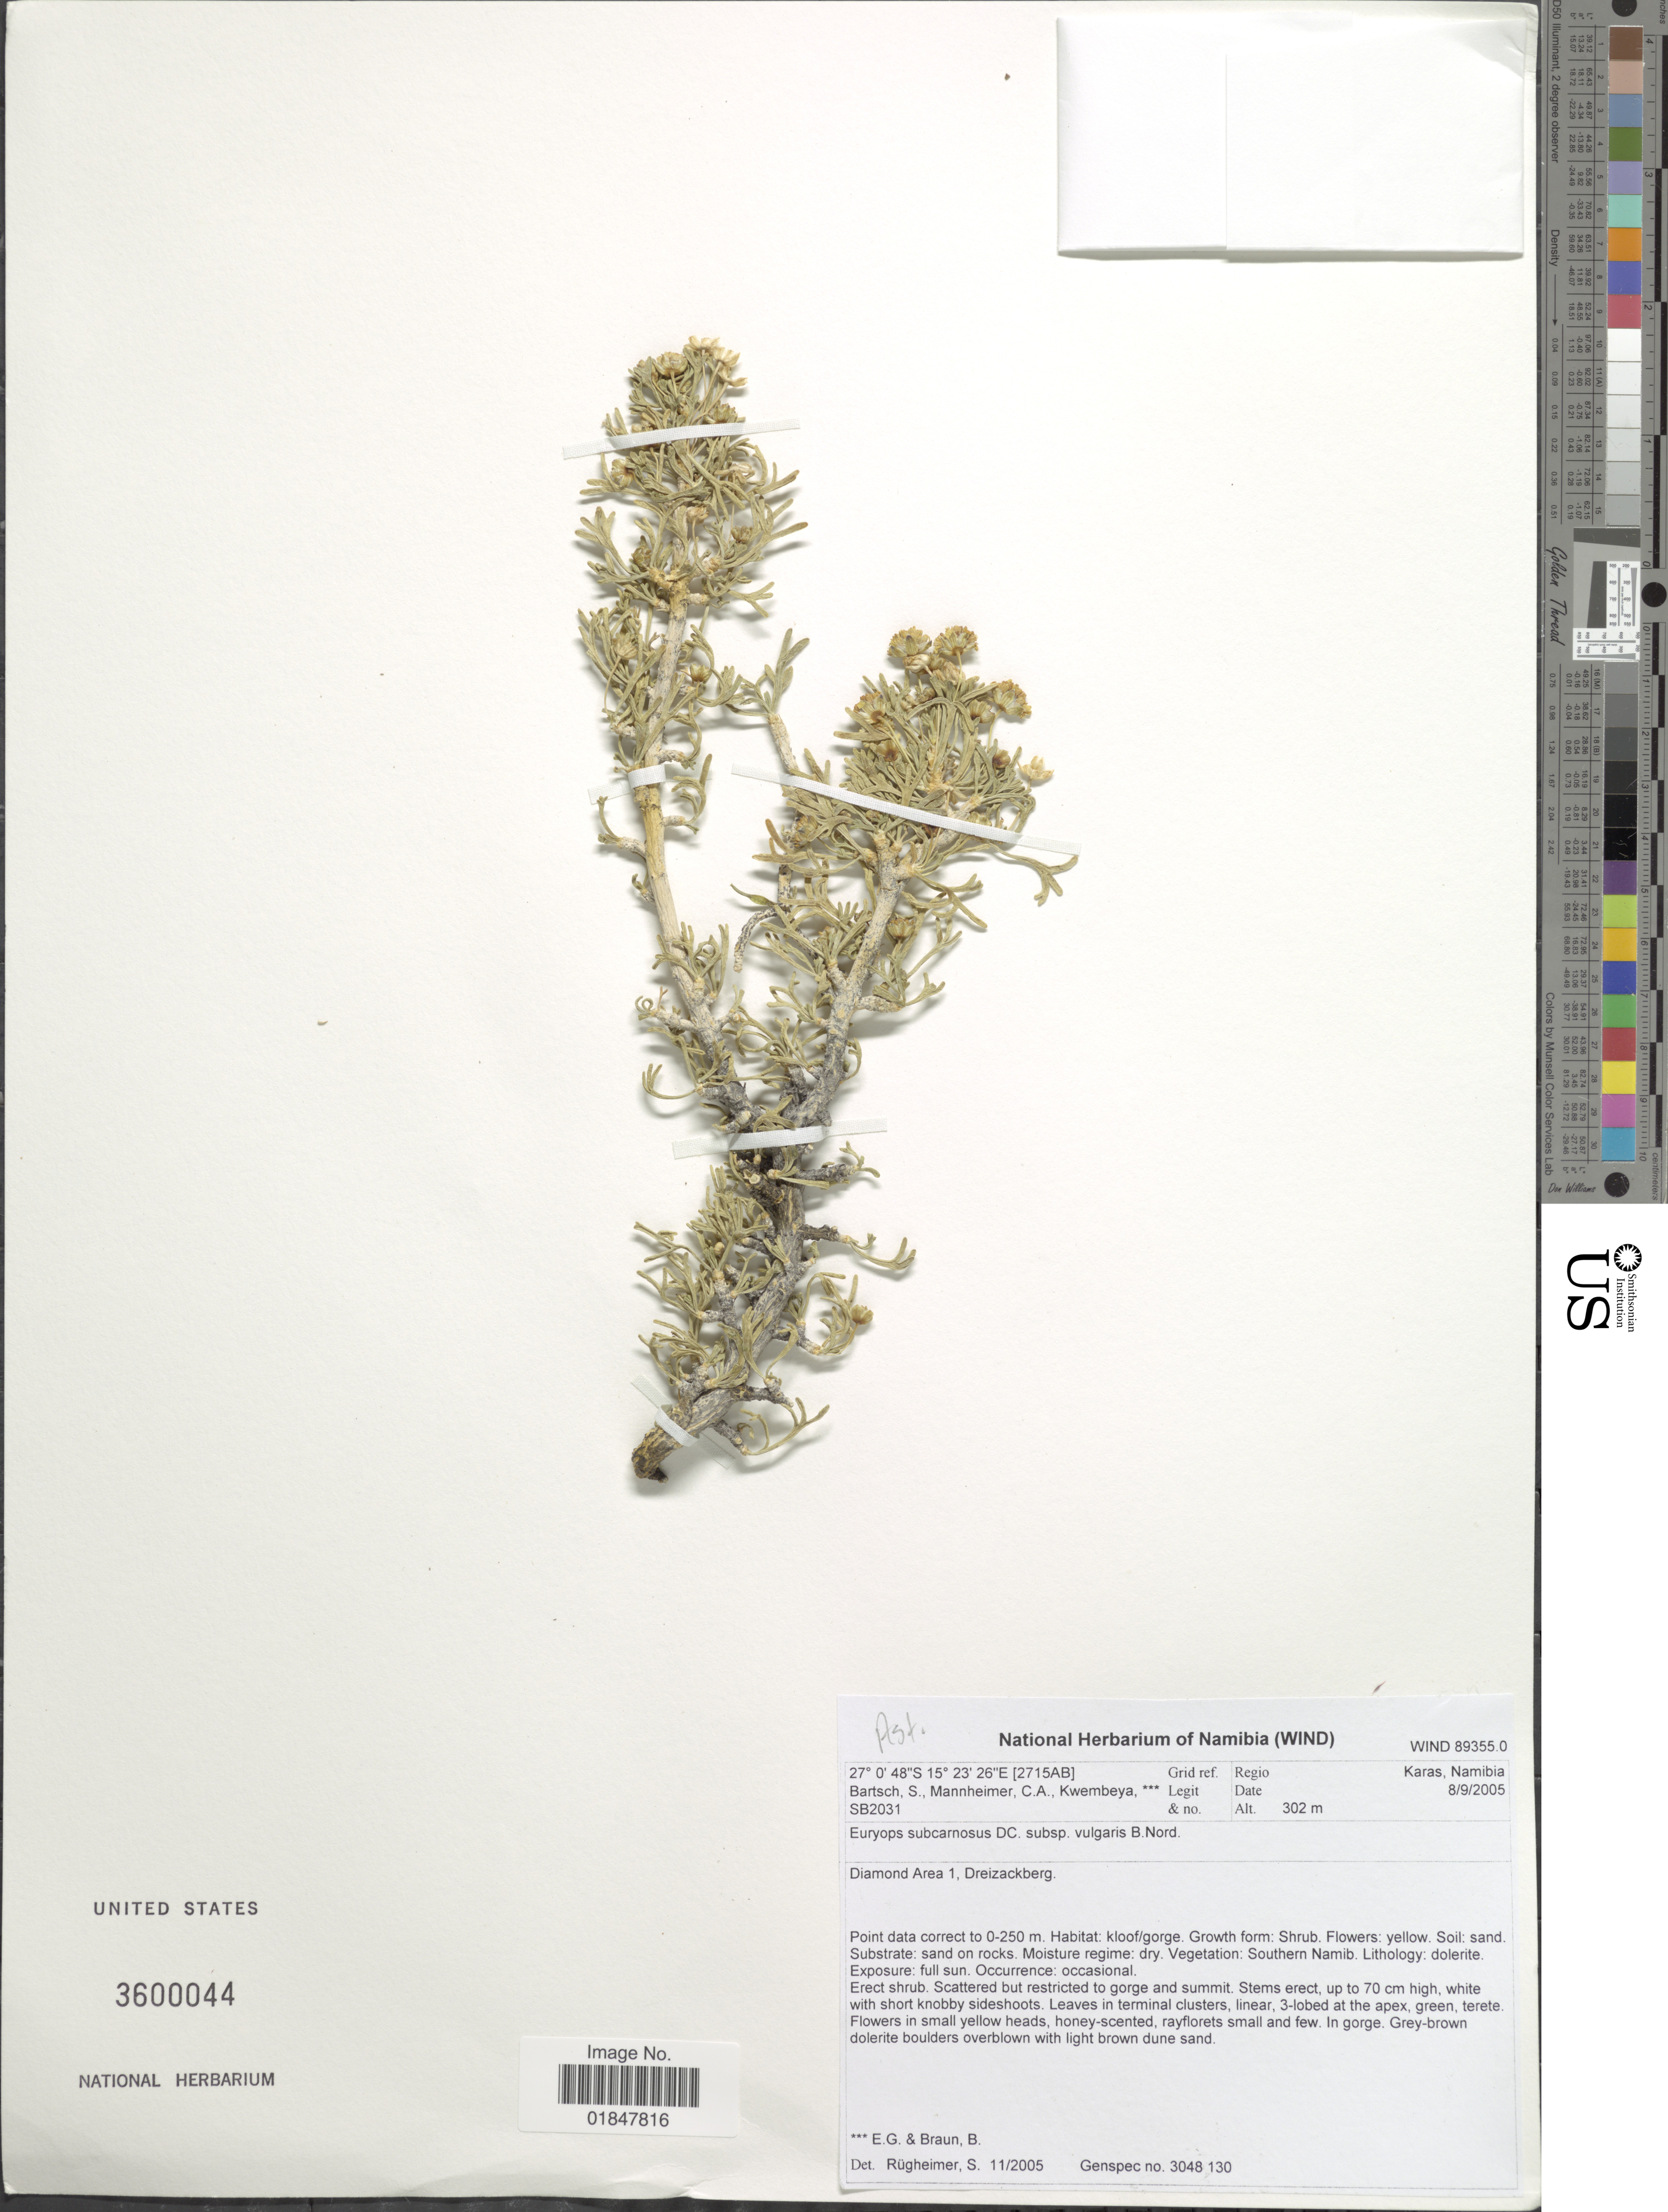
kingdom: Plantae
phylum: Tracheophyta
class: Magnoliopsida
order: Asterales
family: Asteraceae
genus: Euryops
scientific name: Euryops subcarnosus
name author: DC.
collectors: S. Bartsch, C. A. Mannheimer, E. Kwembeya & B. Braun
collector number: SB2031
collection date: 2005-09-08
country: Namibia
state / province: Karas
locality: Diamond Area 1, Dreizackberg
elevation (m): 302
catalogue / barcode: US 3600044